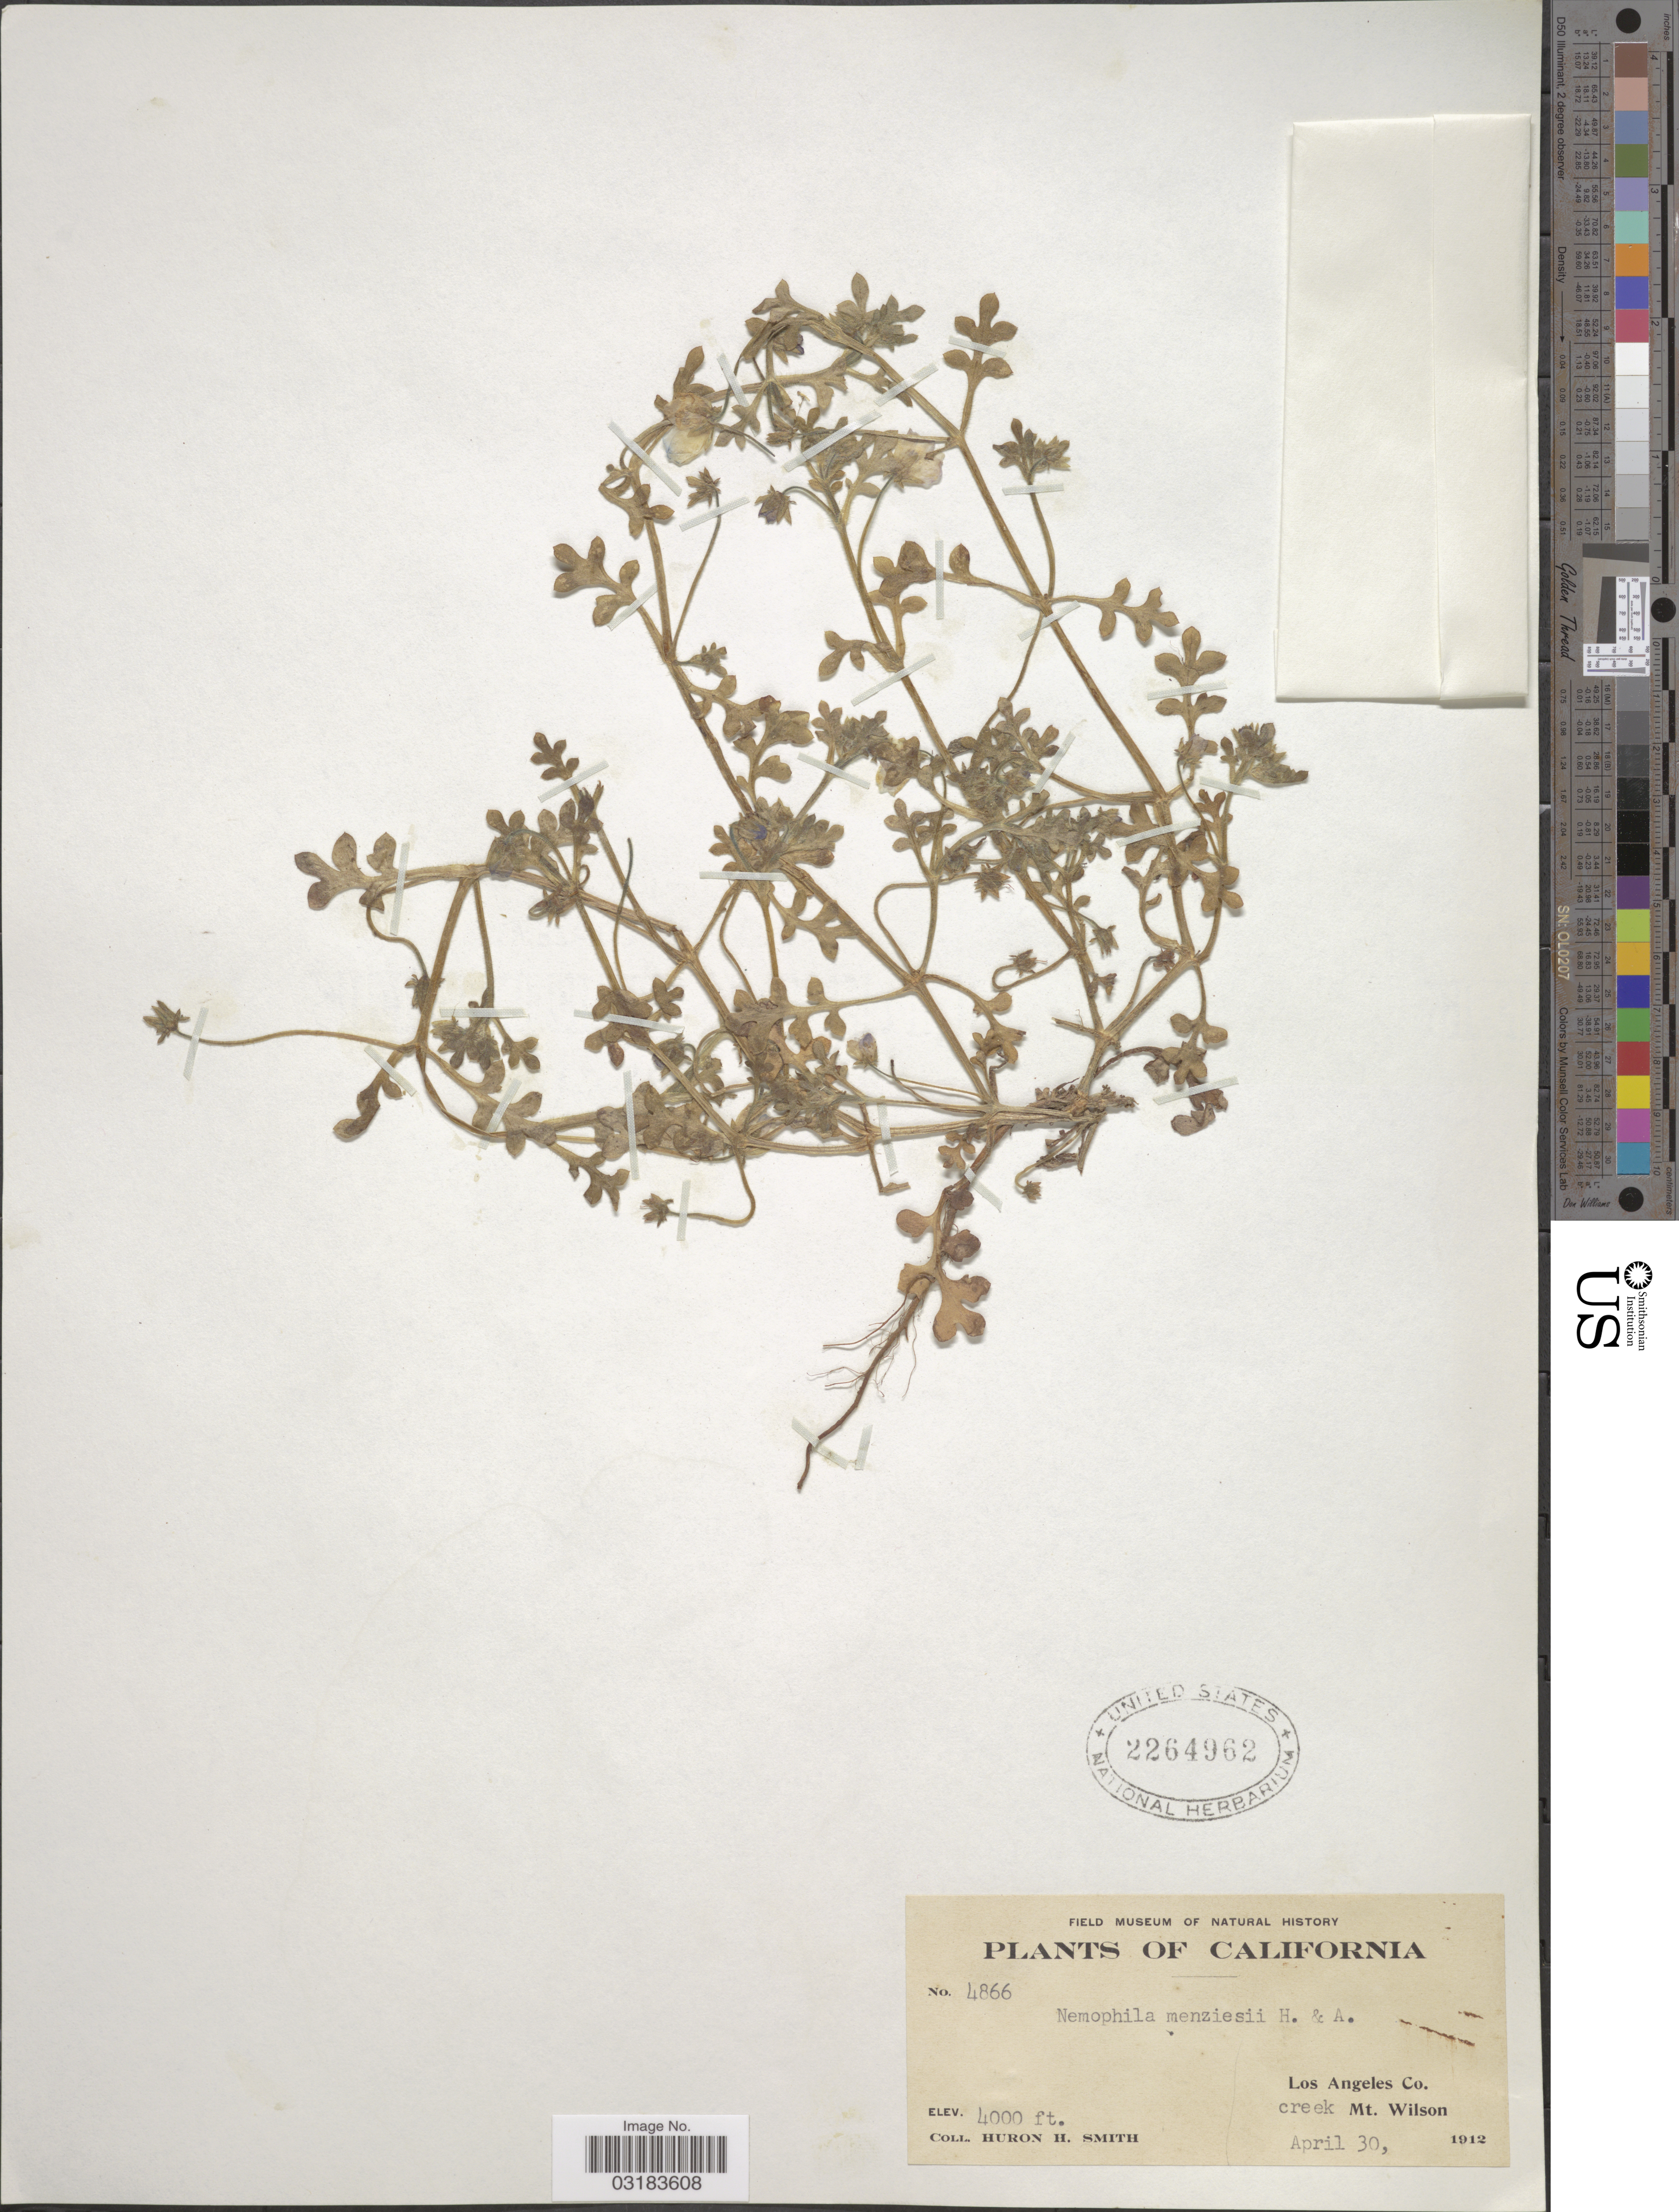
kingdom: Plantae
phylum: Tracheophyta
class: Magnoliopsida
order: Boraginales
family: Hydrophyllaceae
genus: Nemophila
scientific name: Nemophila menziesii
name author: Hook. & Arn.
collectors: Huron H. Smith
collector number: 4866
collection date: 1912-04-30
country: United States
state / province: California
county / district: Los Angeles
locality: Los Angeles Co., Creek Mt. Wilson.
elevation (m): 1219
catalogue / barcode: US 2264962